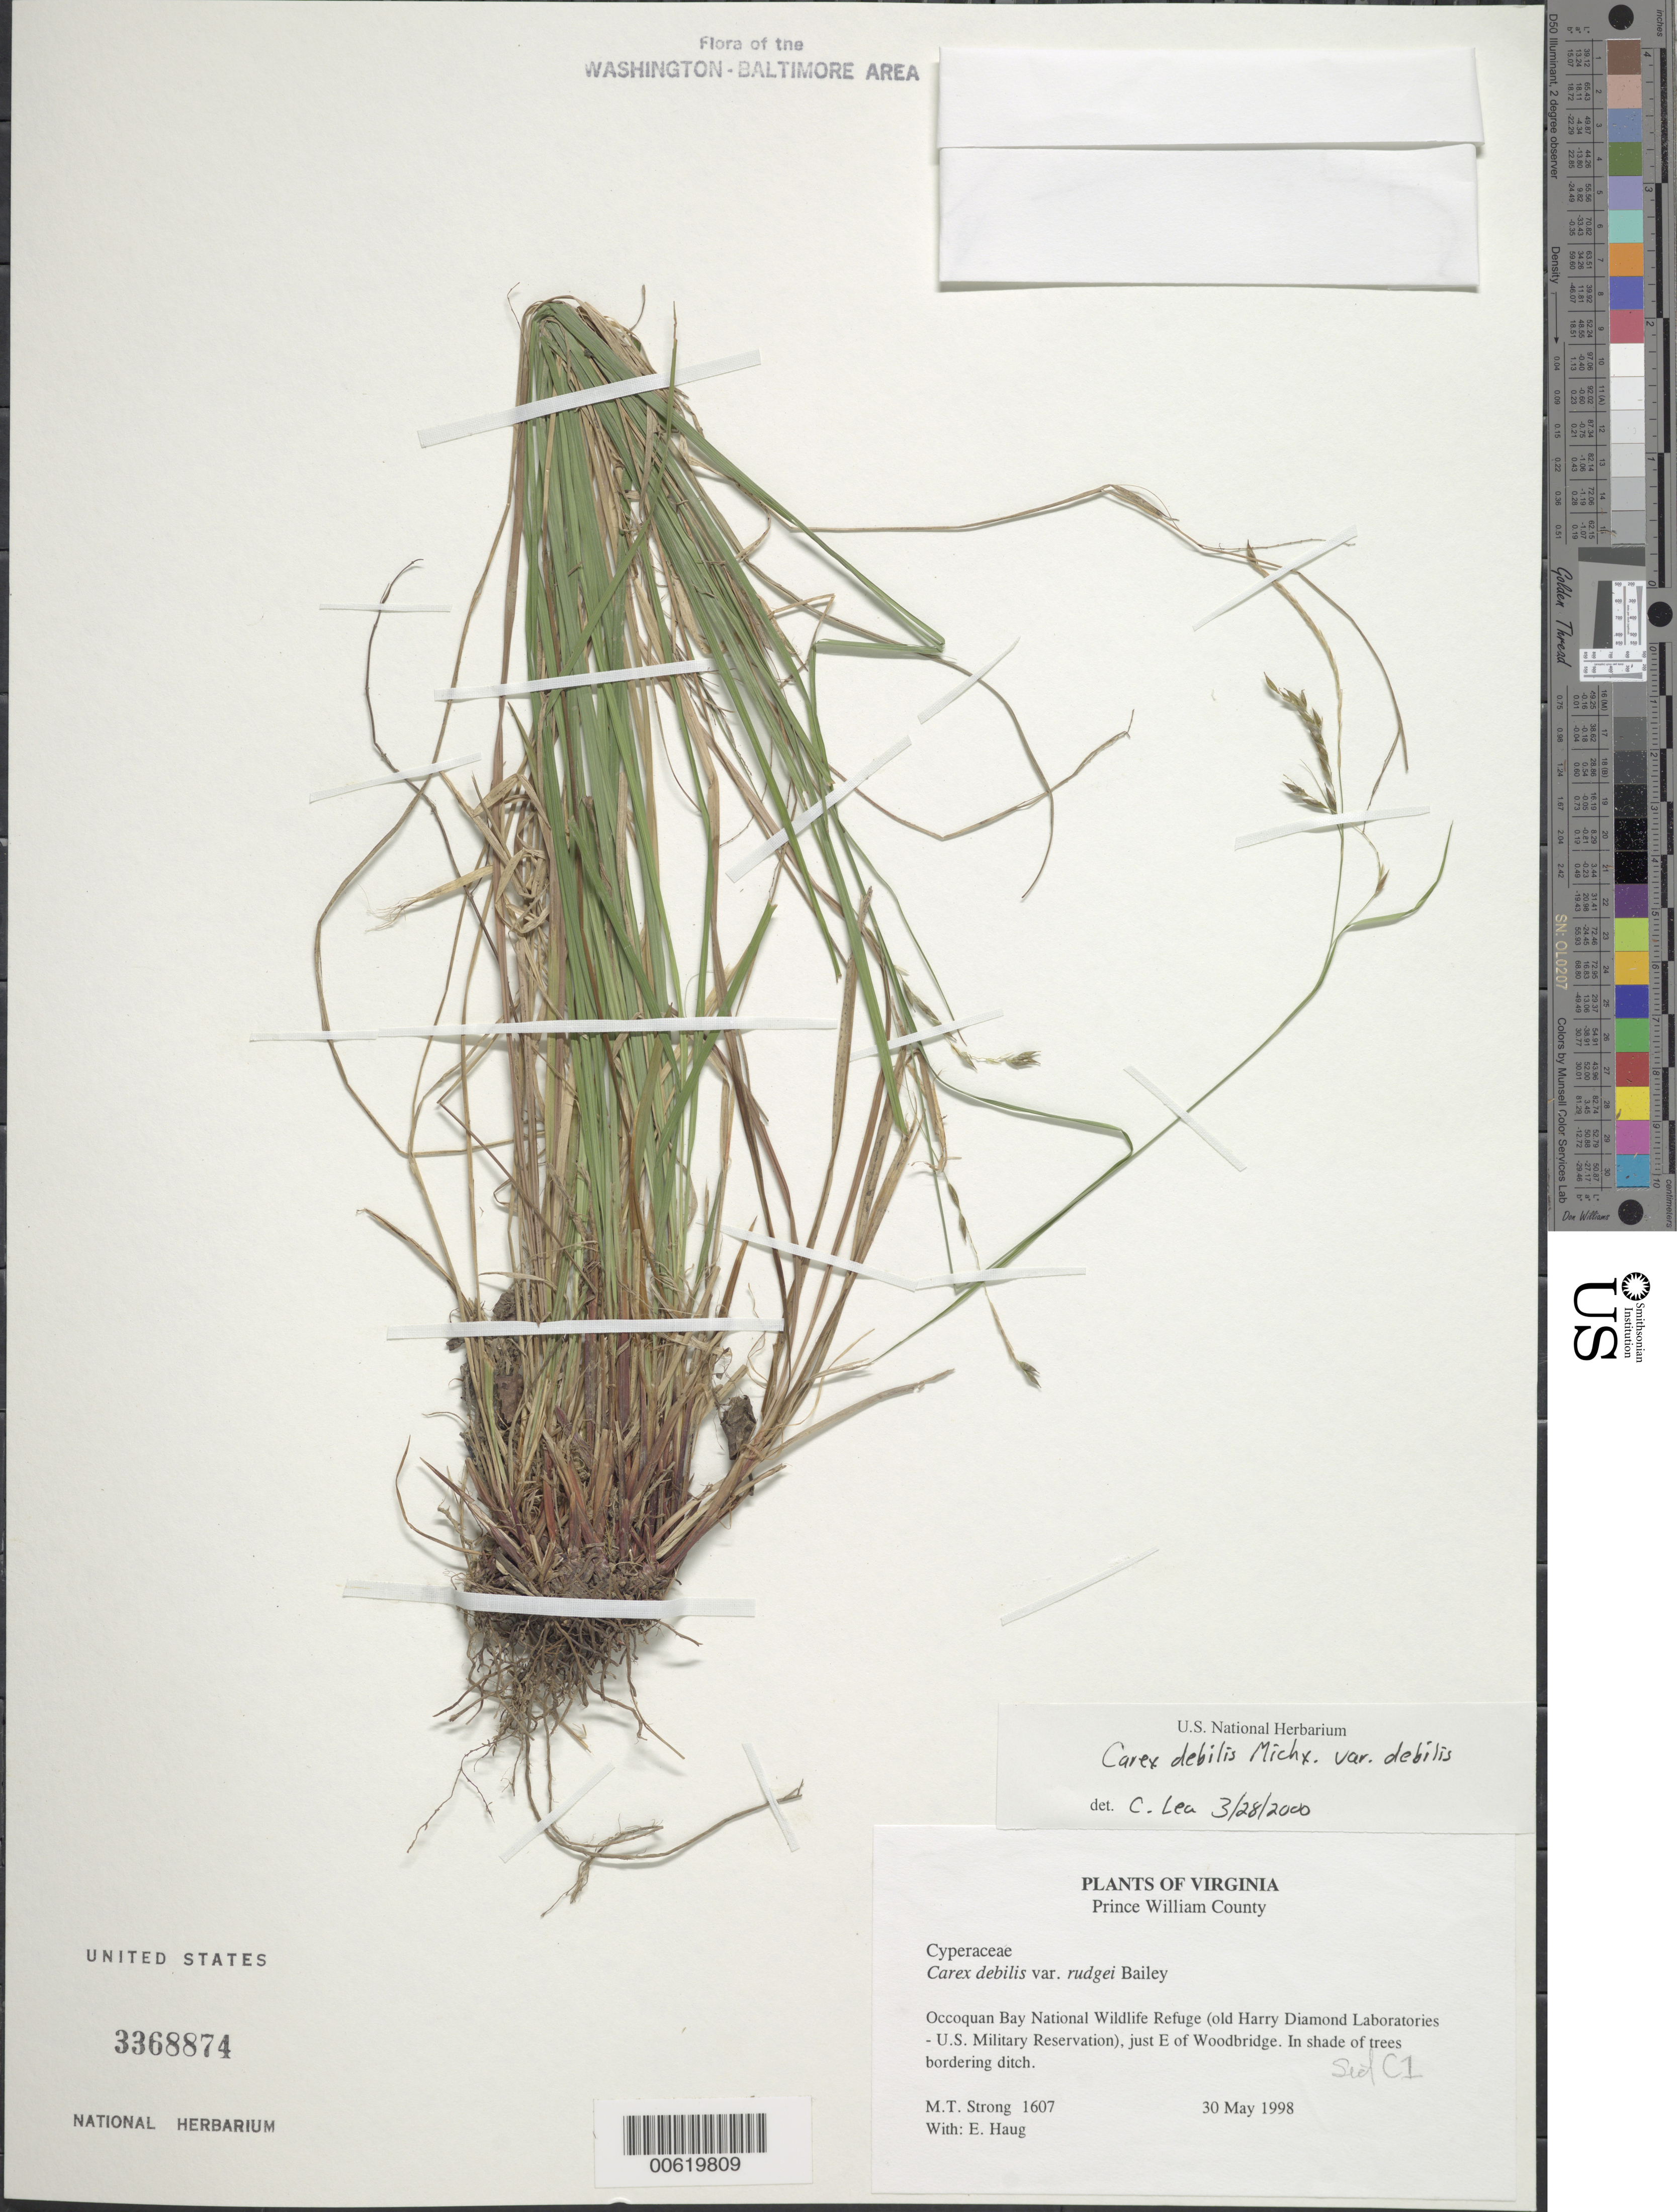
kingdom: Plantae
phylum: Tracheophyta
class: Liliopsida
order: Poales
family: Cyperaceae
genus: Carex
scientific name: Carex flexuosa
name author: Muhl. ex Willd.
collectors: M. T. Strong & E. Haug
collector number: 1607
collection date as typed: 30 May 1998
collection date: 1998-05-30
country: United States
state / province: Virginia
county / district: Prince William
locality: Occoquan Bay National Wildlife Refuge (old Harry Diamond Laboratories - U.S. Military Reservation), just E of Woodbridge.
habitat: In shade of trees bordering ditch.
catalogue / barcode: US 3368874